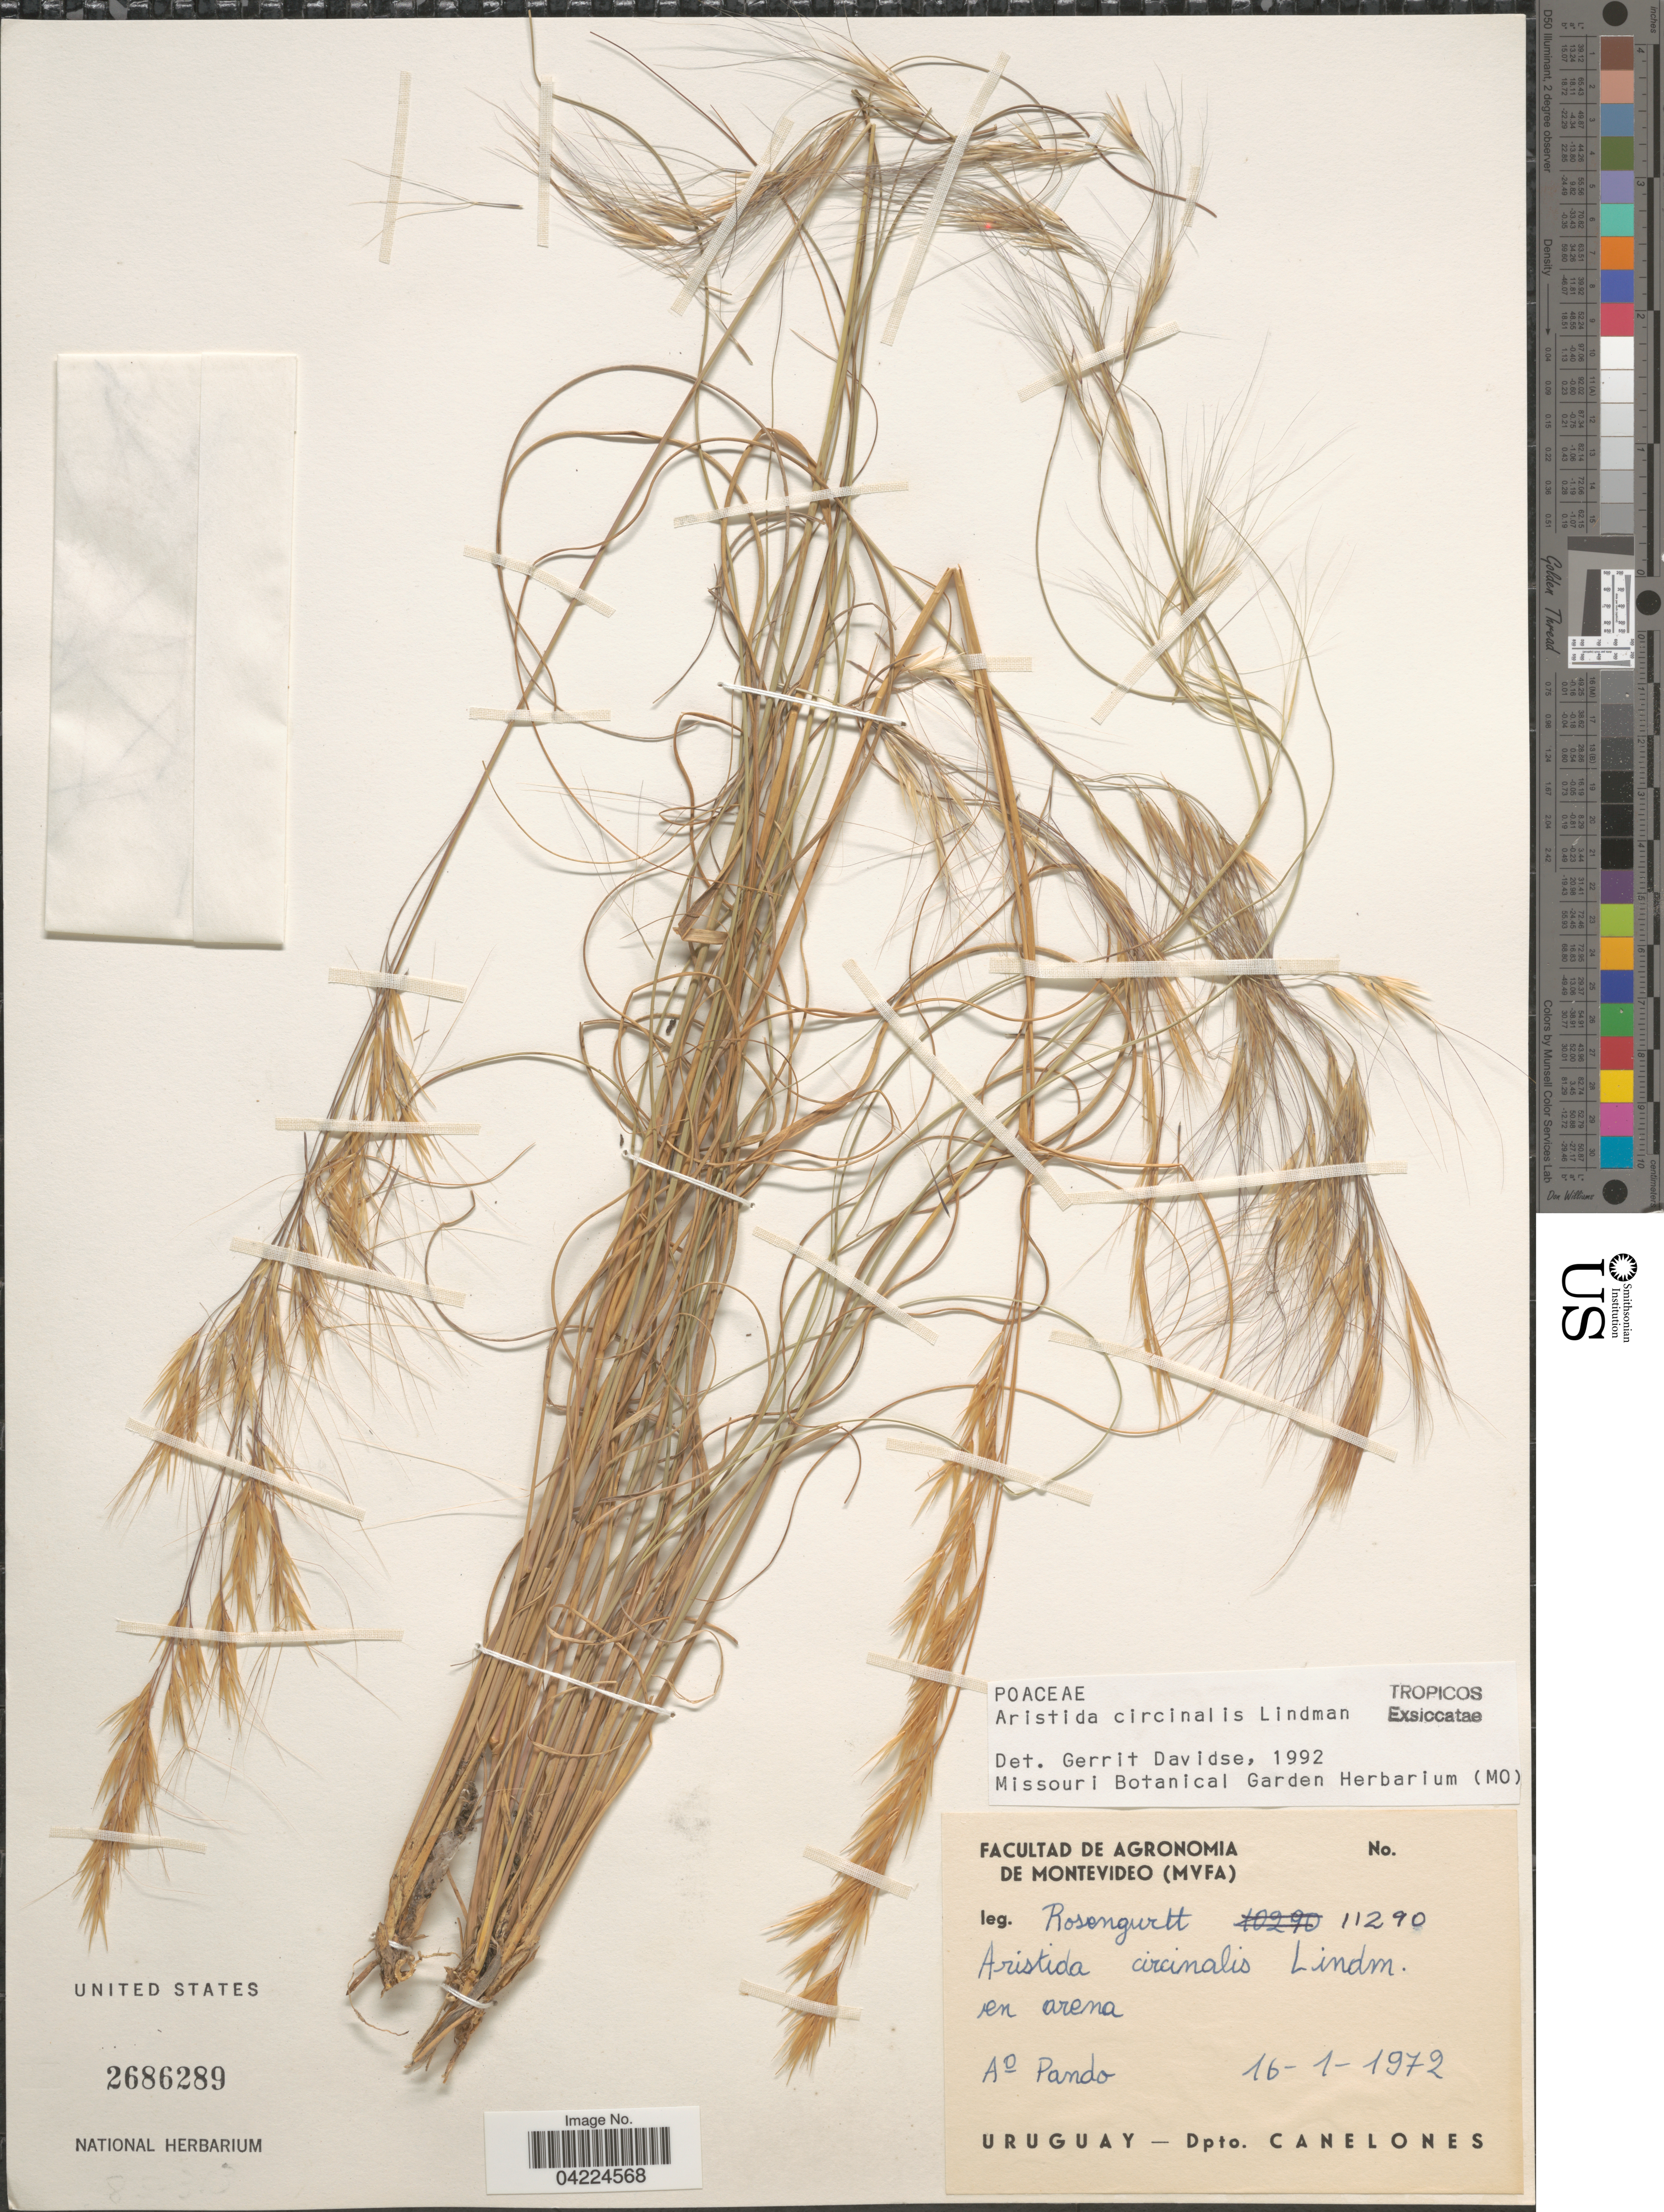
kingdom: Plantae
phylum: Tracheophyta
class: Liliopsida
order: Poales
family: Poaceae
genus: Aristida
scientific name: Aristida circinalis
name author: Lindm.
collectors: Rosengurtt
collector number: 11290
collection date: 1972-01-16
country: Uruguay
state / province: Canelones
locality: Ao Pando. Dpto. Canelones.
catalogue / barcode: US 2686289